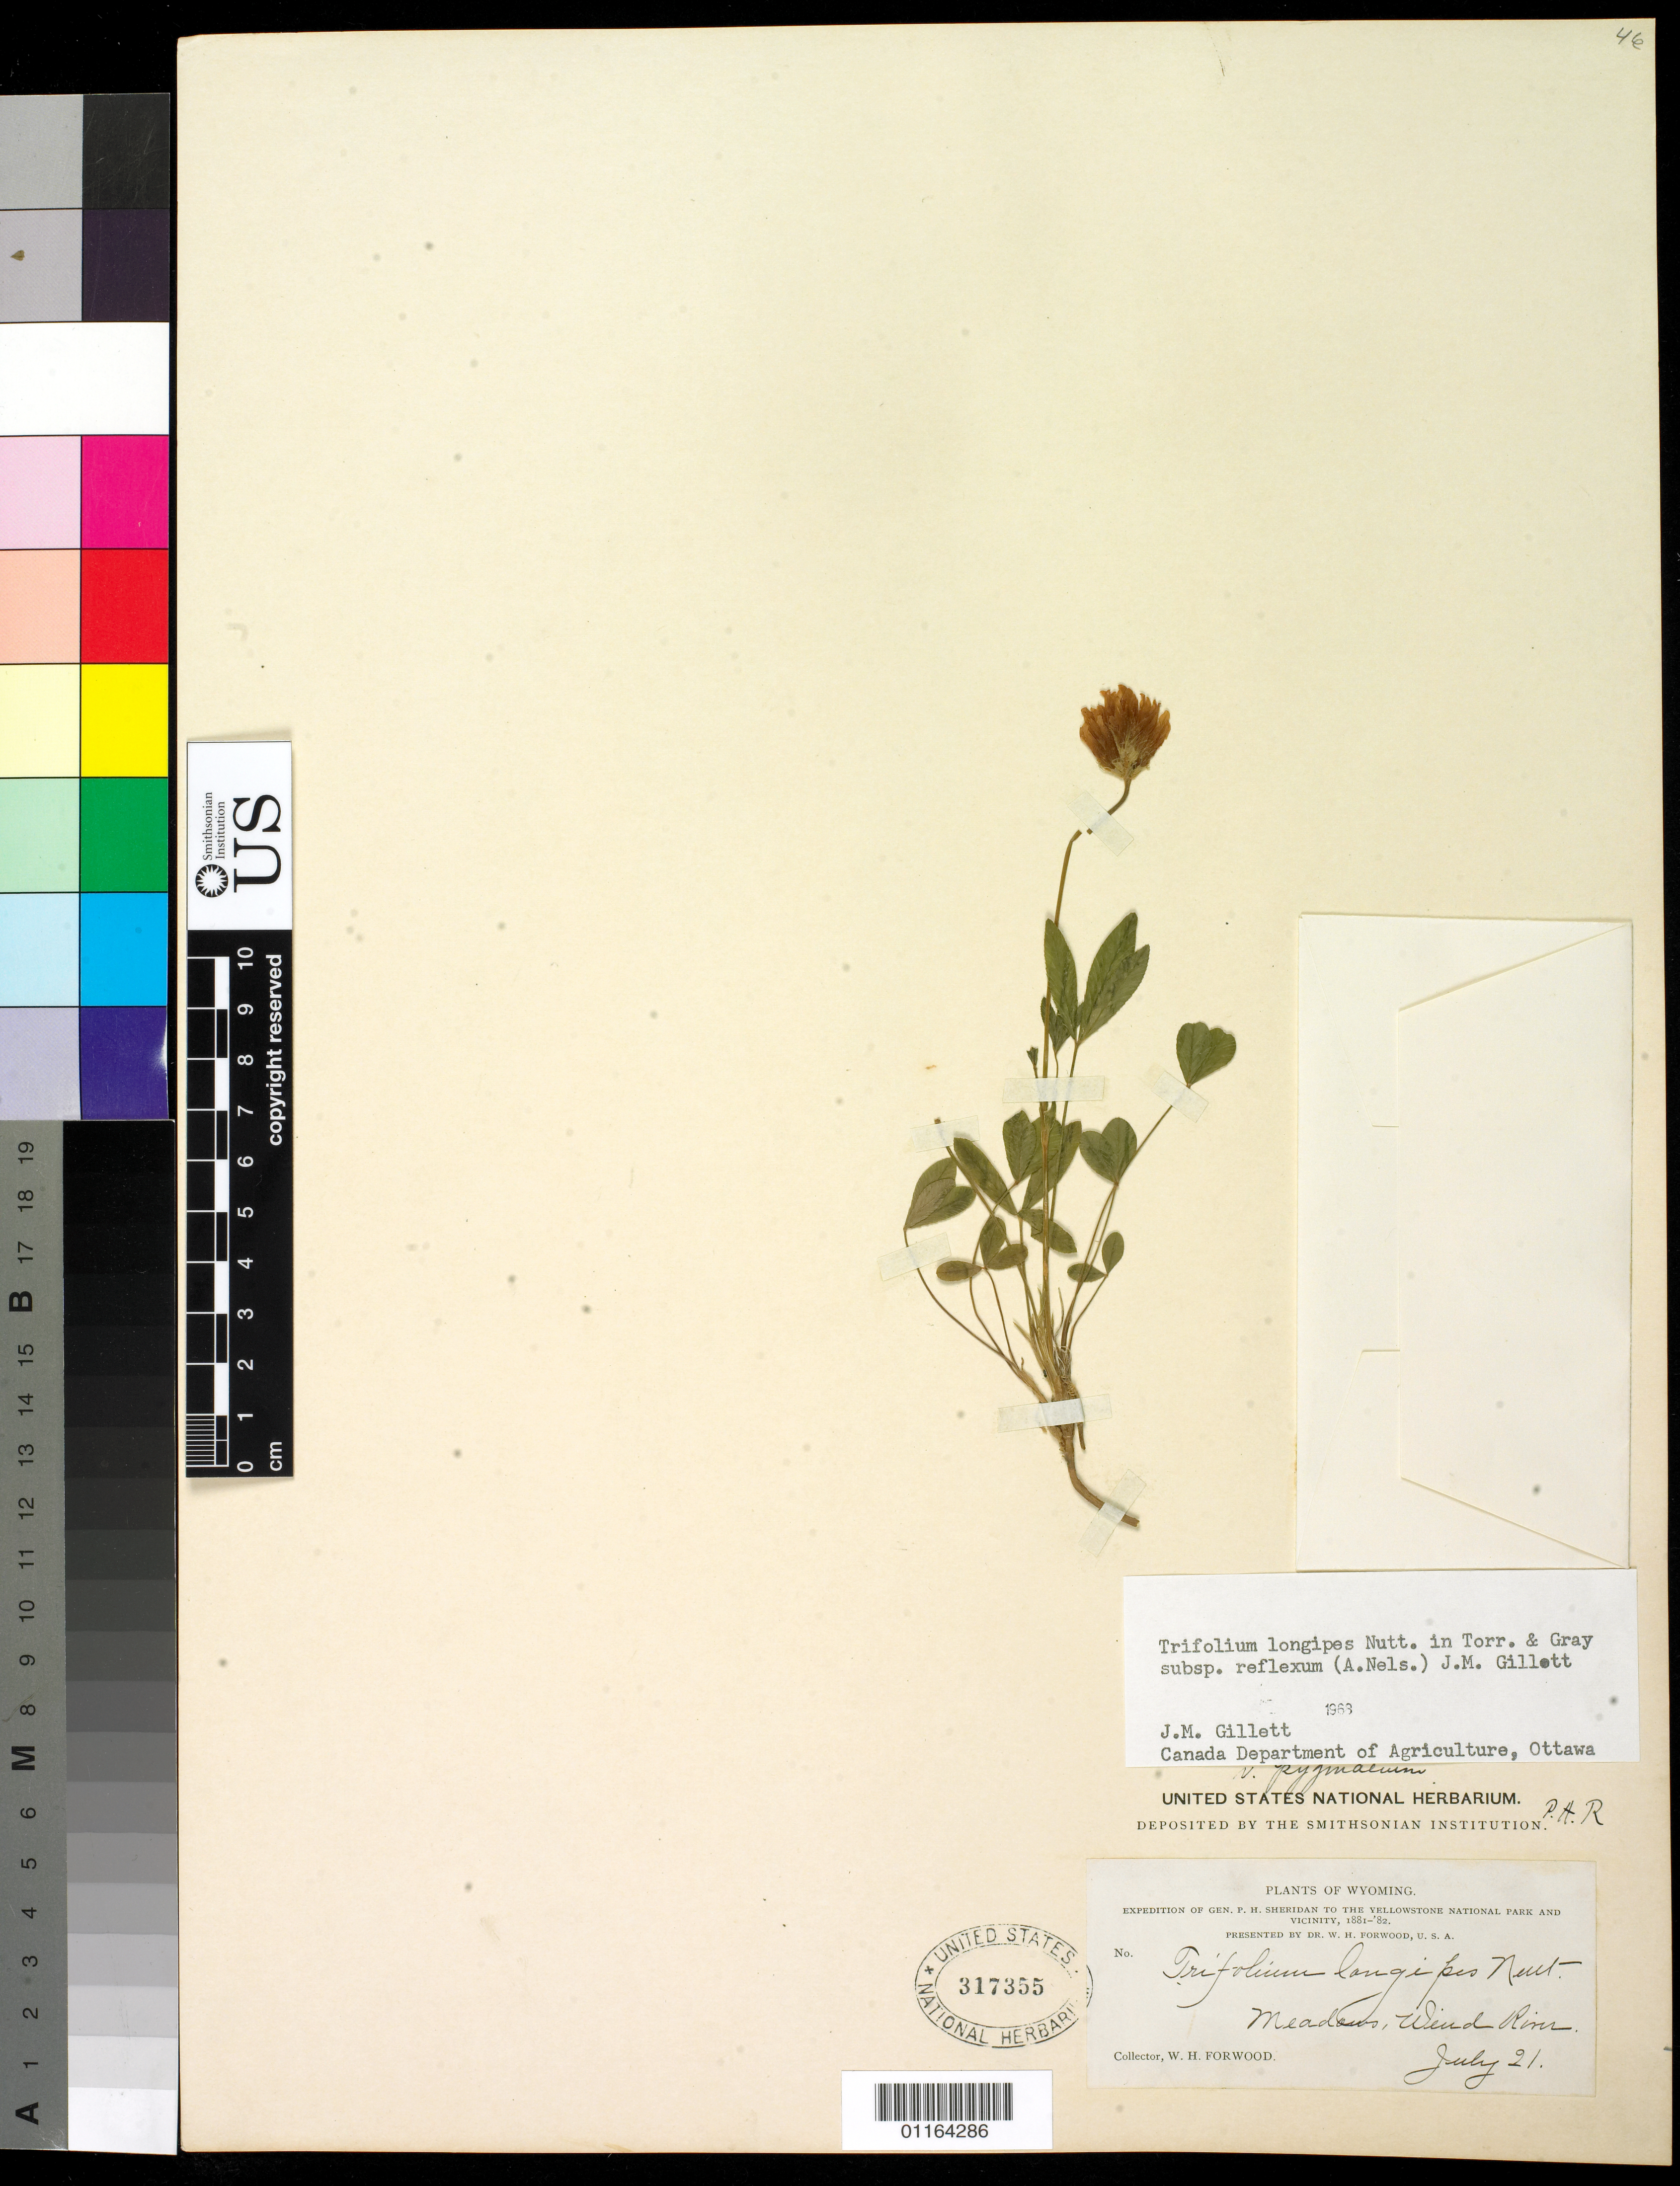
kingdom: Plantae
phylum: Tracheophyta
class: Magnoliopsida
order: Fabales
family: Fabaceae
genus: Trifolium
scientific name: Trifolium longipes subsp. reflexum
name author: (A. Nelson) J.M. Gillet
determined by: Gillett, J. M.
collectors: W. Forwood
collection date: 1881-07-21/1882-07-21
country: United States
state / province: Wyoming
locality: Meadows, Wind River.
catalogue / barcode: US 317355